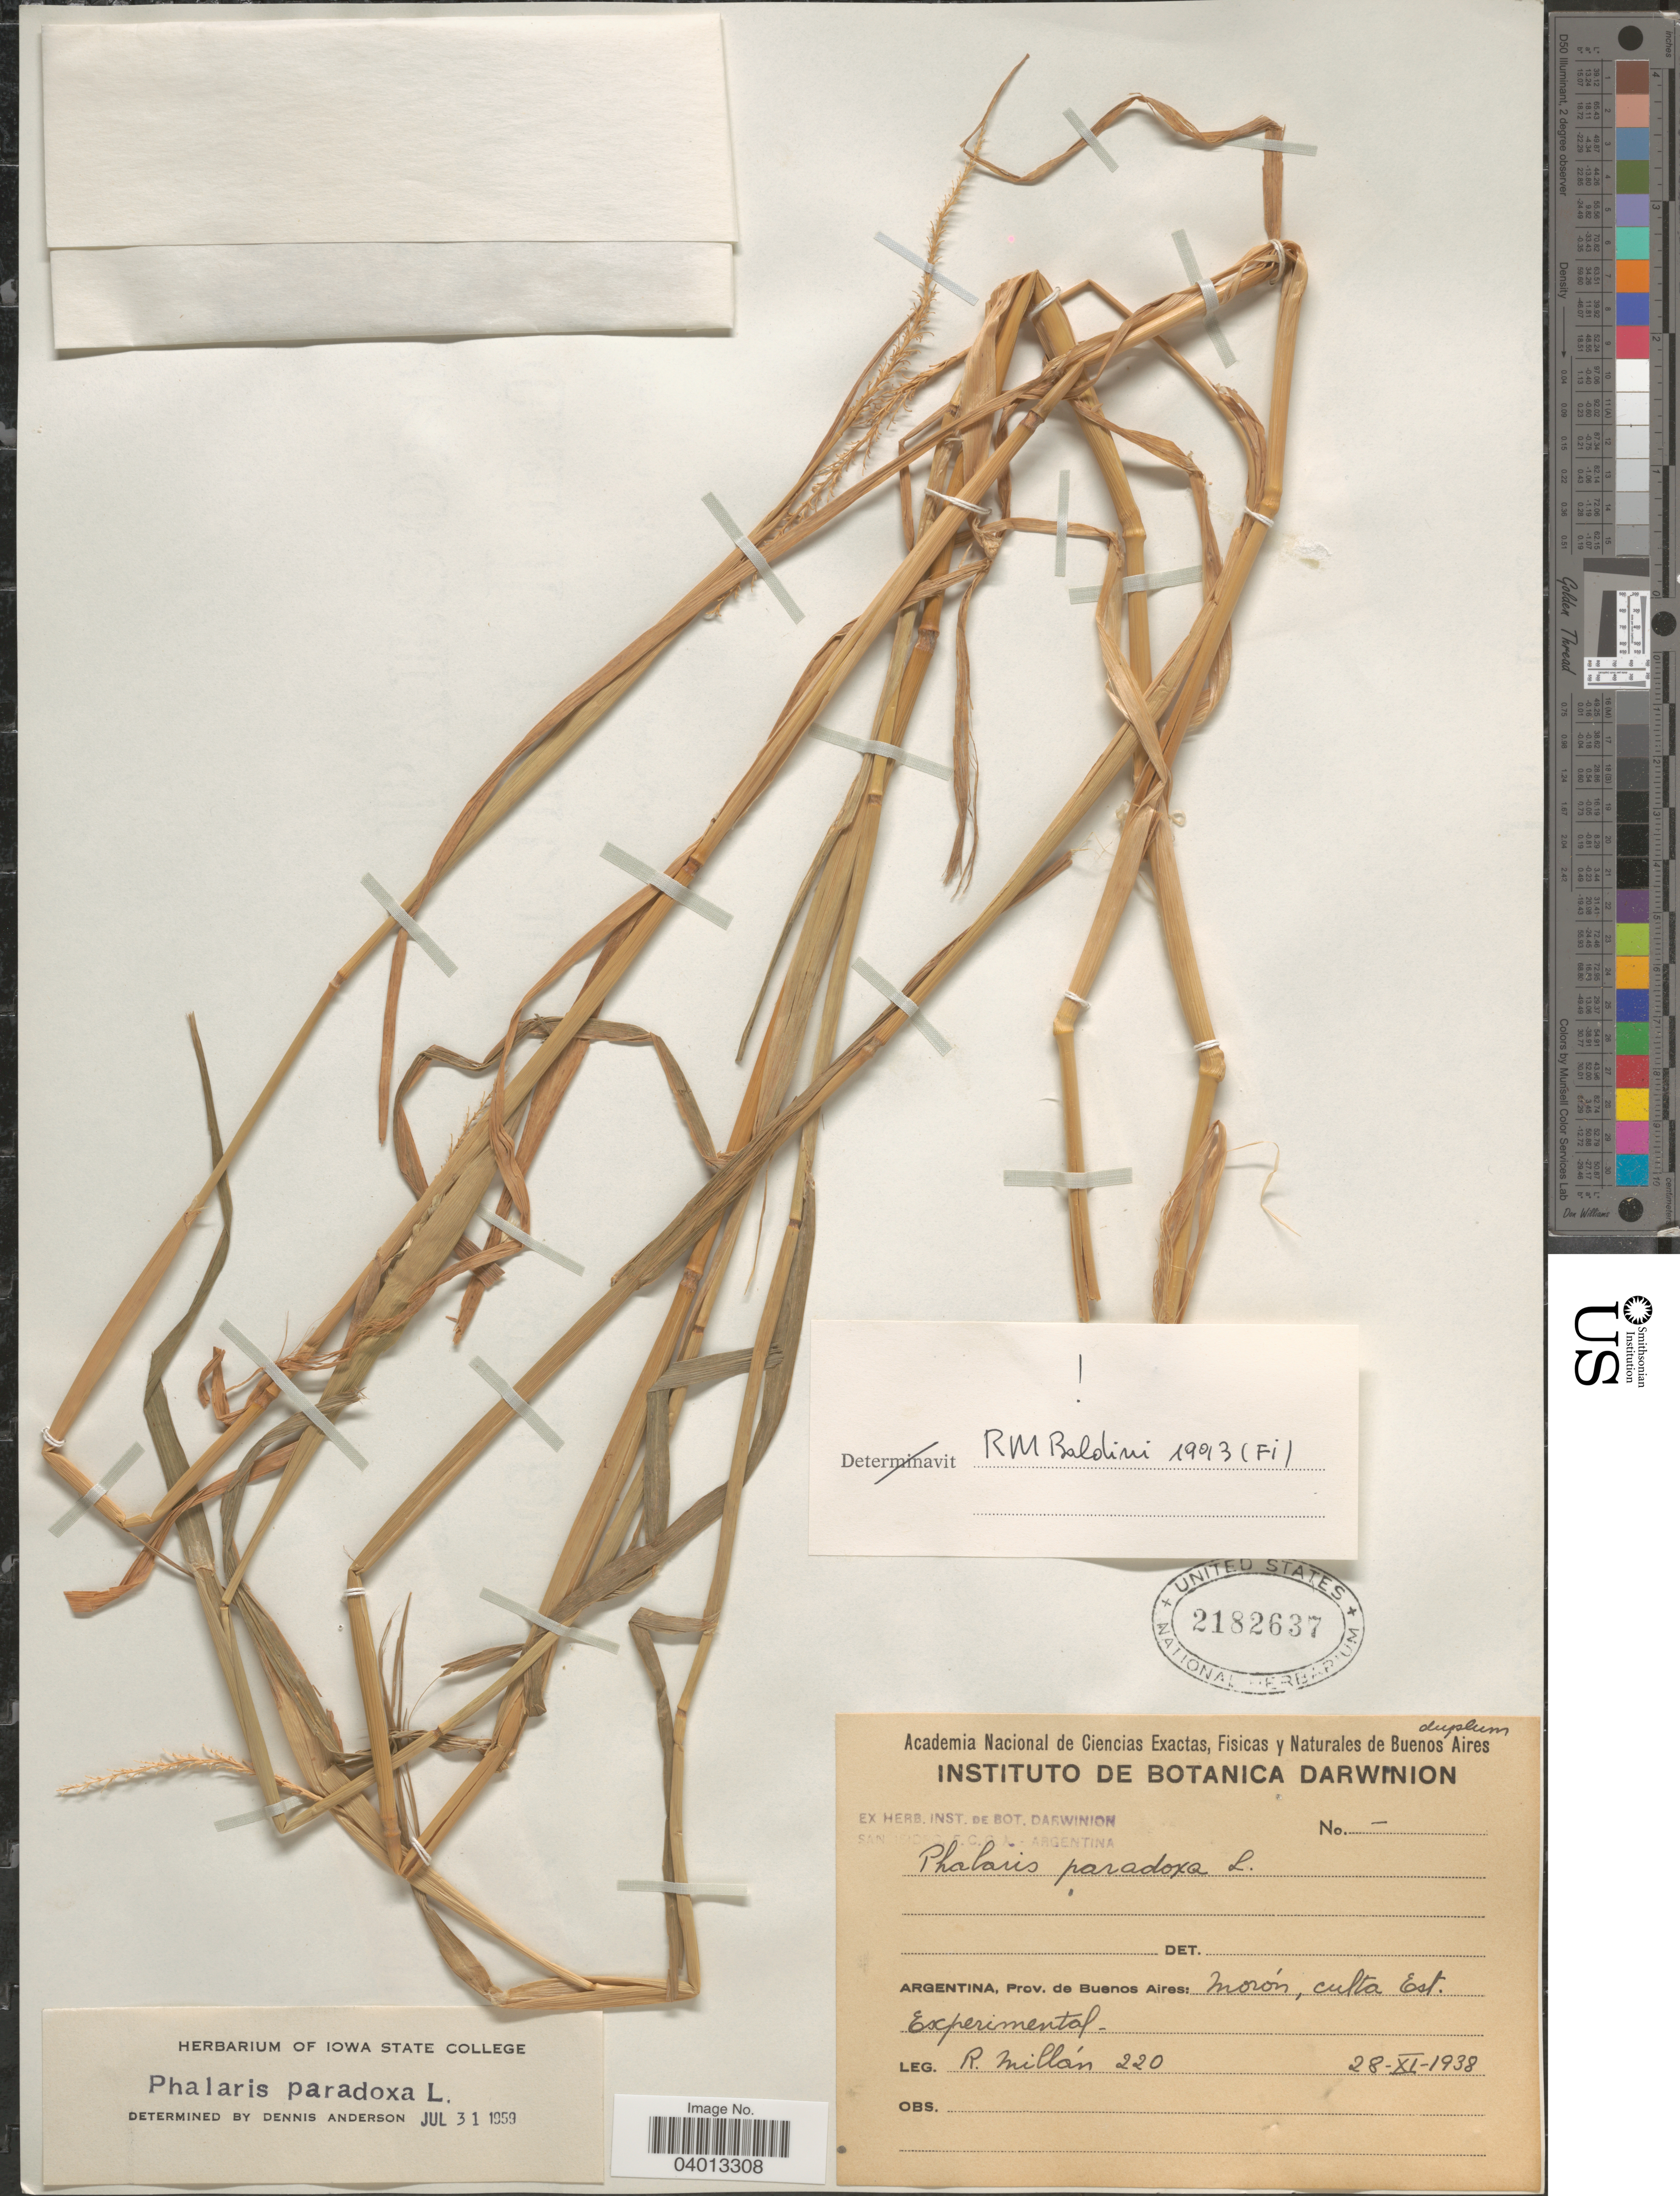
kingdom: Plantae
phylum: Tracheophyta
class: Liliopsida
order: Poales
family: Poaceae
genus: Phalaris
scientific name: Phalaris paradoxa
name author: L.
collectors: R. Millan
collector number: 220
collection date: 1938-11-28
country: Argentina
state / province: Buenos Aires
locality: Morón, culta Est. Experimental.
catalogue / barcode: US 2182637